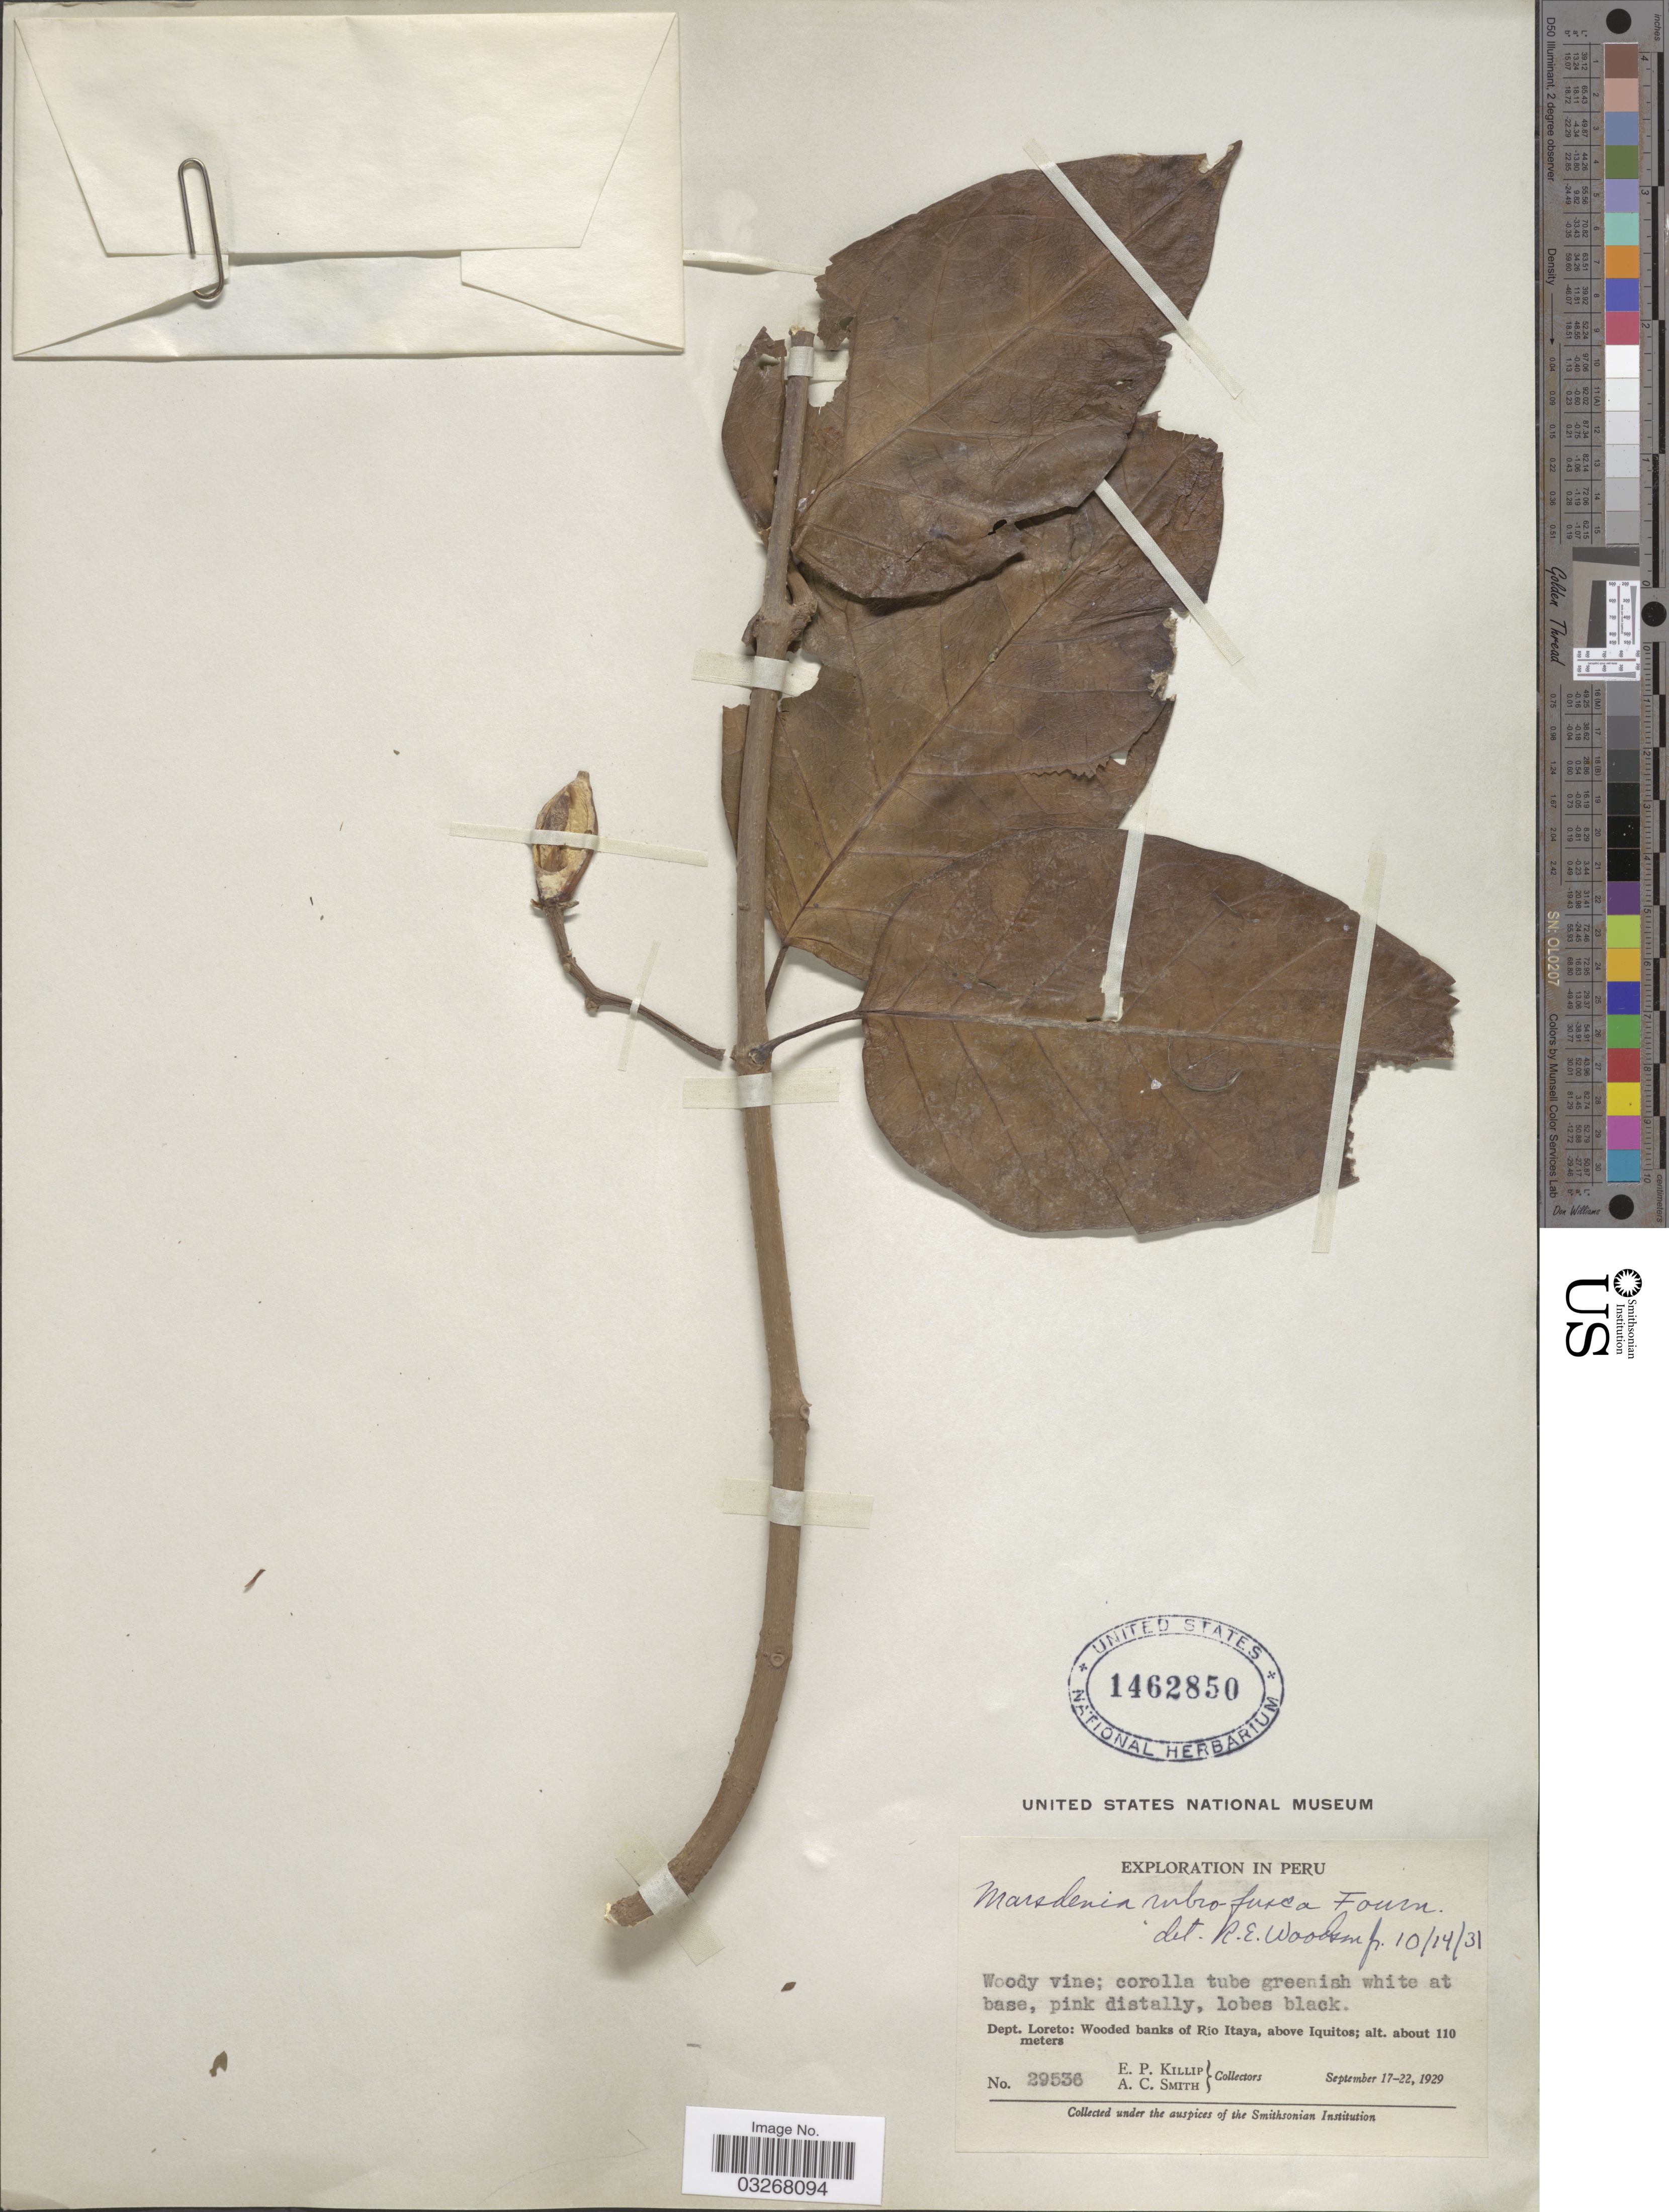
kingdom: Plantae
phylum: Tracheophyta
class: Magnoliopsida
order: Gentianales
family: Apocynaceae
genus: Marsdenia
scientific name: Marsdenia rubrofusca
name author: E. Fourn.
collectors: E. P. Killip & A. C. Smith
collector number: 29536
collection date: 1929-09-17/1929-09-22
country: Peru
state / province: Loreto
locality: Dept. Loreto: Wooded banks of Río Itaya, above Iquitos.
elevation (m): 110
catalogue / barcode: US 1462850